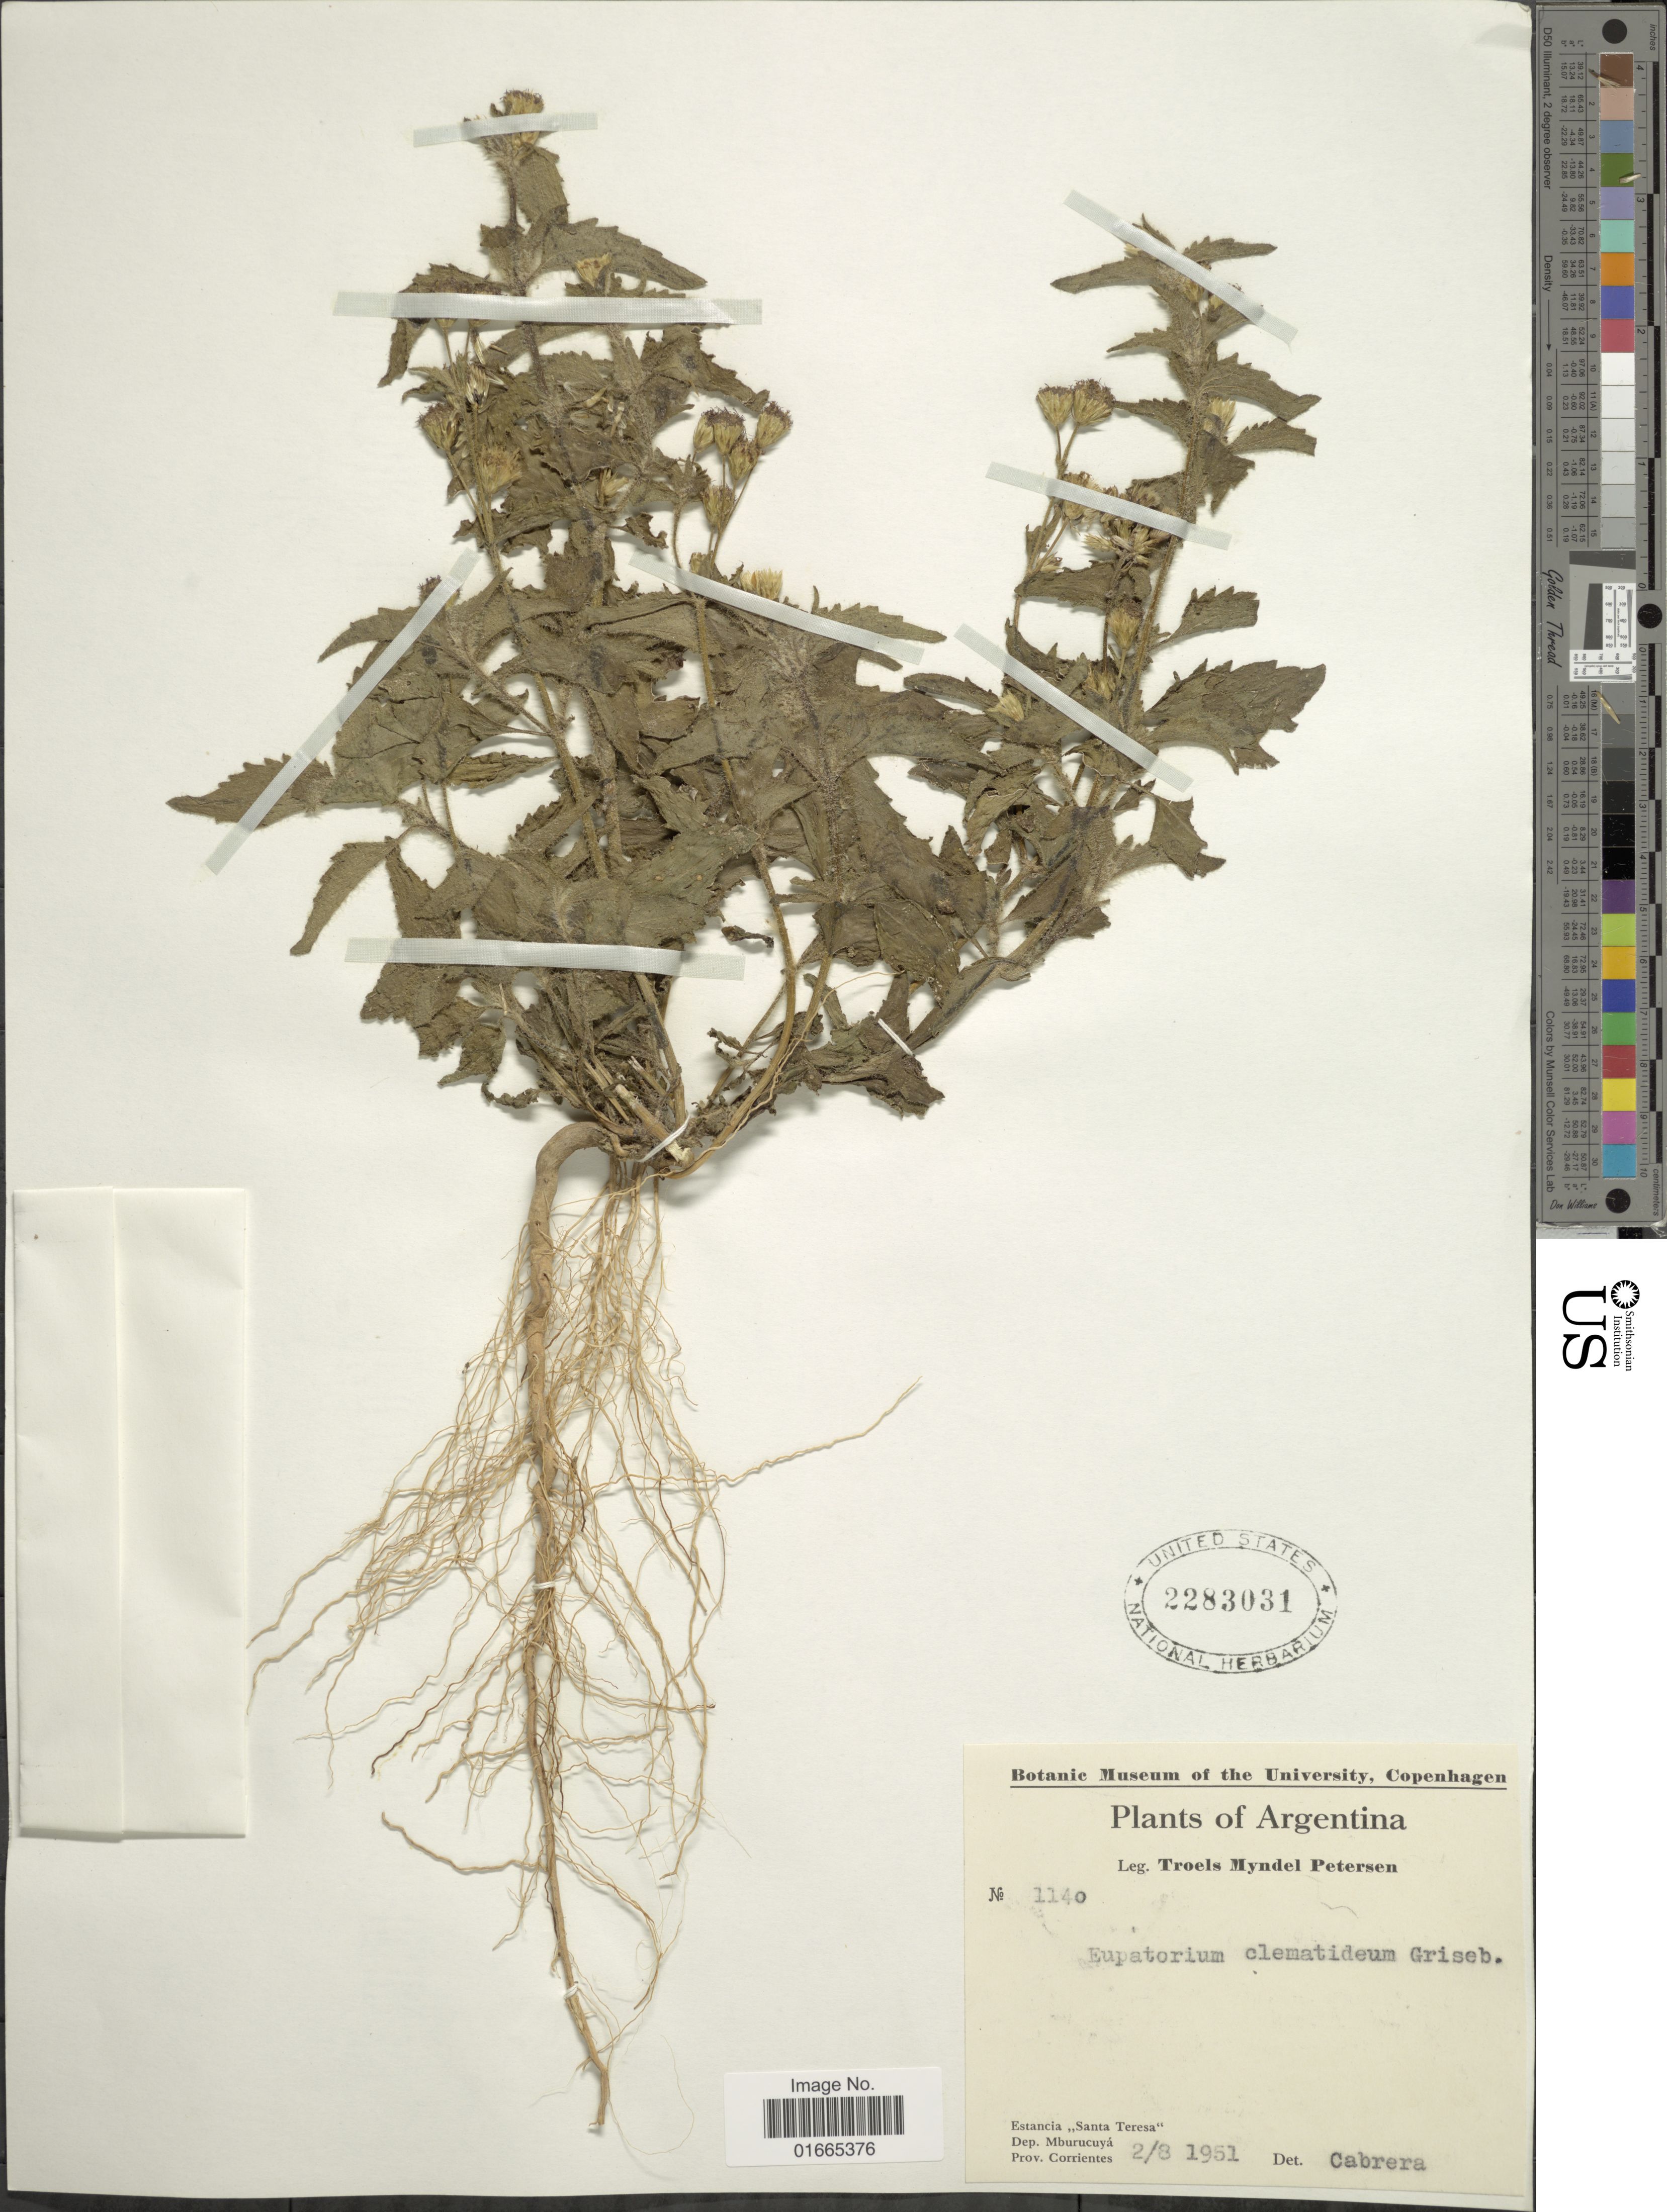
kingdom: Plantae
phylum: Tracheophyta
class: Magnoliopsida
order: Asterales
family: Asteraceae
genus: Praxelis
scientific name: Praxelis clematidea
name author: (Griseb.) R.M. King & H. Rob.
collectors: T. M. Petersen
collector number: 1140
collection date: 1951-08-02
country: Argentina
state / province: Corrientes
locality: Estancia Santa Teresa Dep. Mburucuyá.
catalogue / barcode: US 2283031